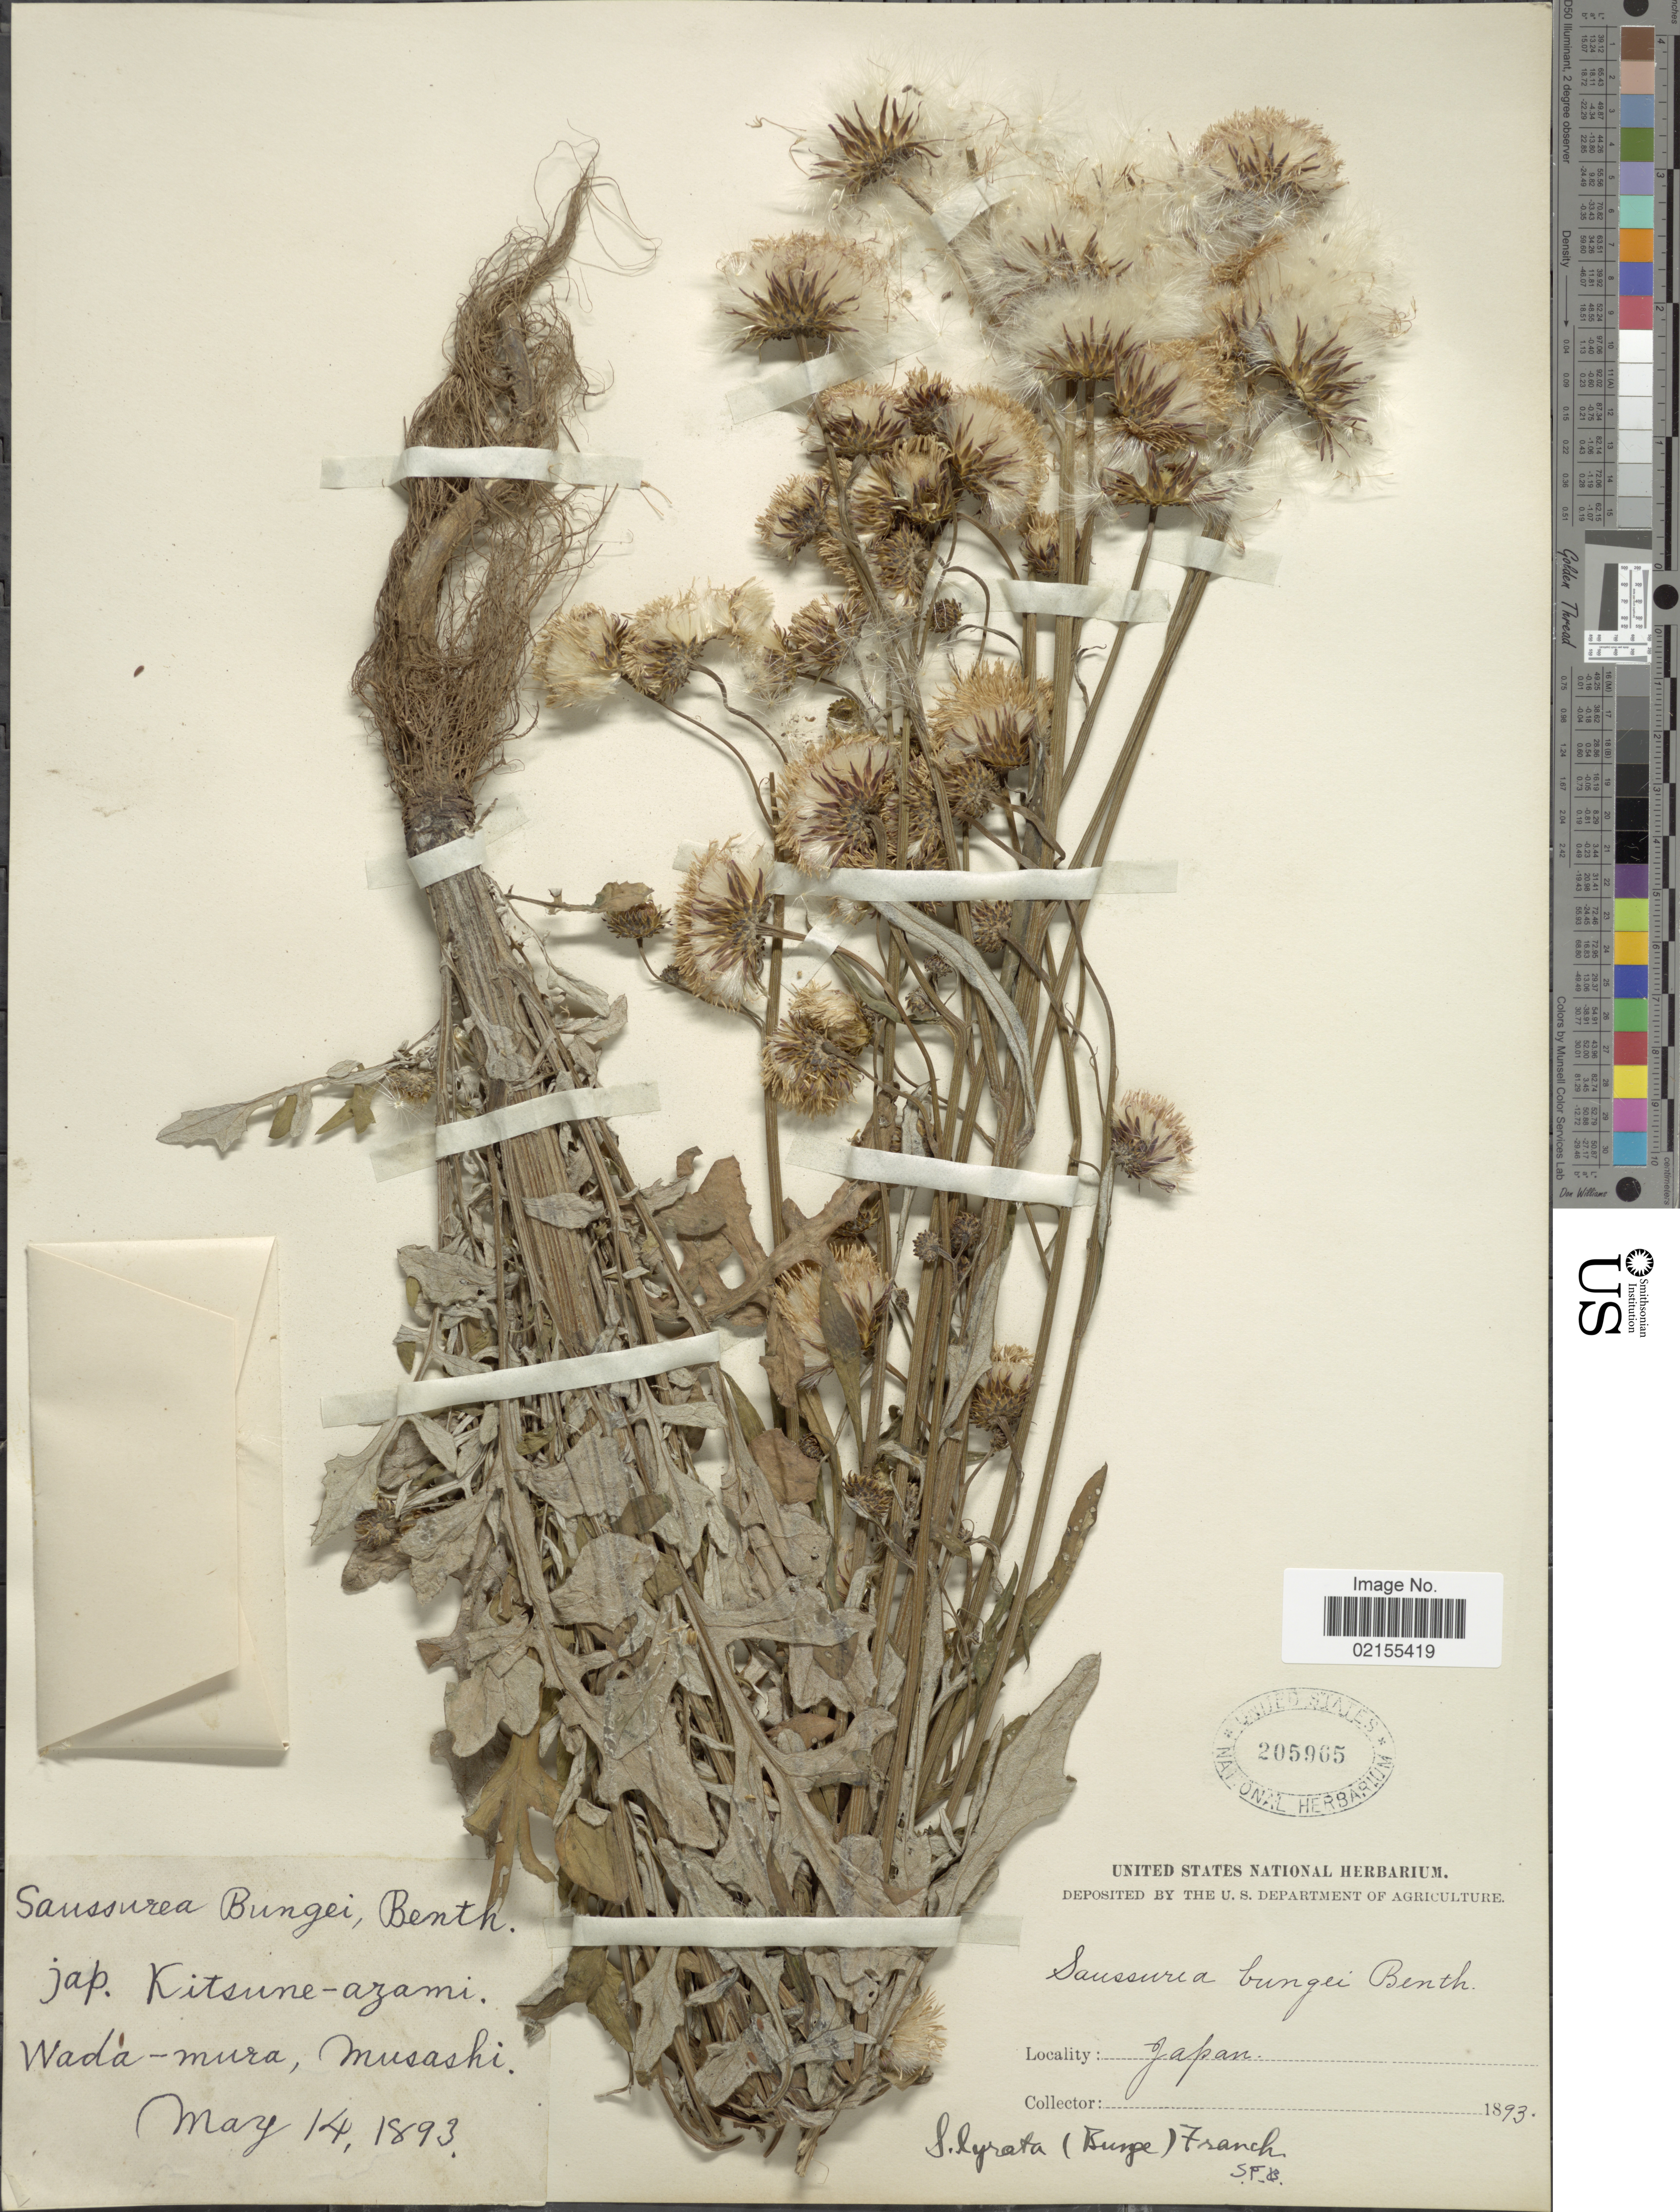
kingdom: Plantae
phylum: Tracheophyta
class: Magnoliopsida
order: Asterales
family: Asteraceae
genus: Hemistepta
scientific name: Hemistepta lyrata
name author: Bunge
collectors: U.S. National Herbarium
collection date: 1893-05-14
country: Japan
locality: Wada-mura, Musaki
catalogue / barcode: US 205965